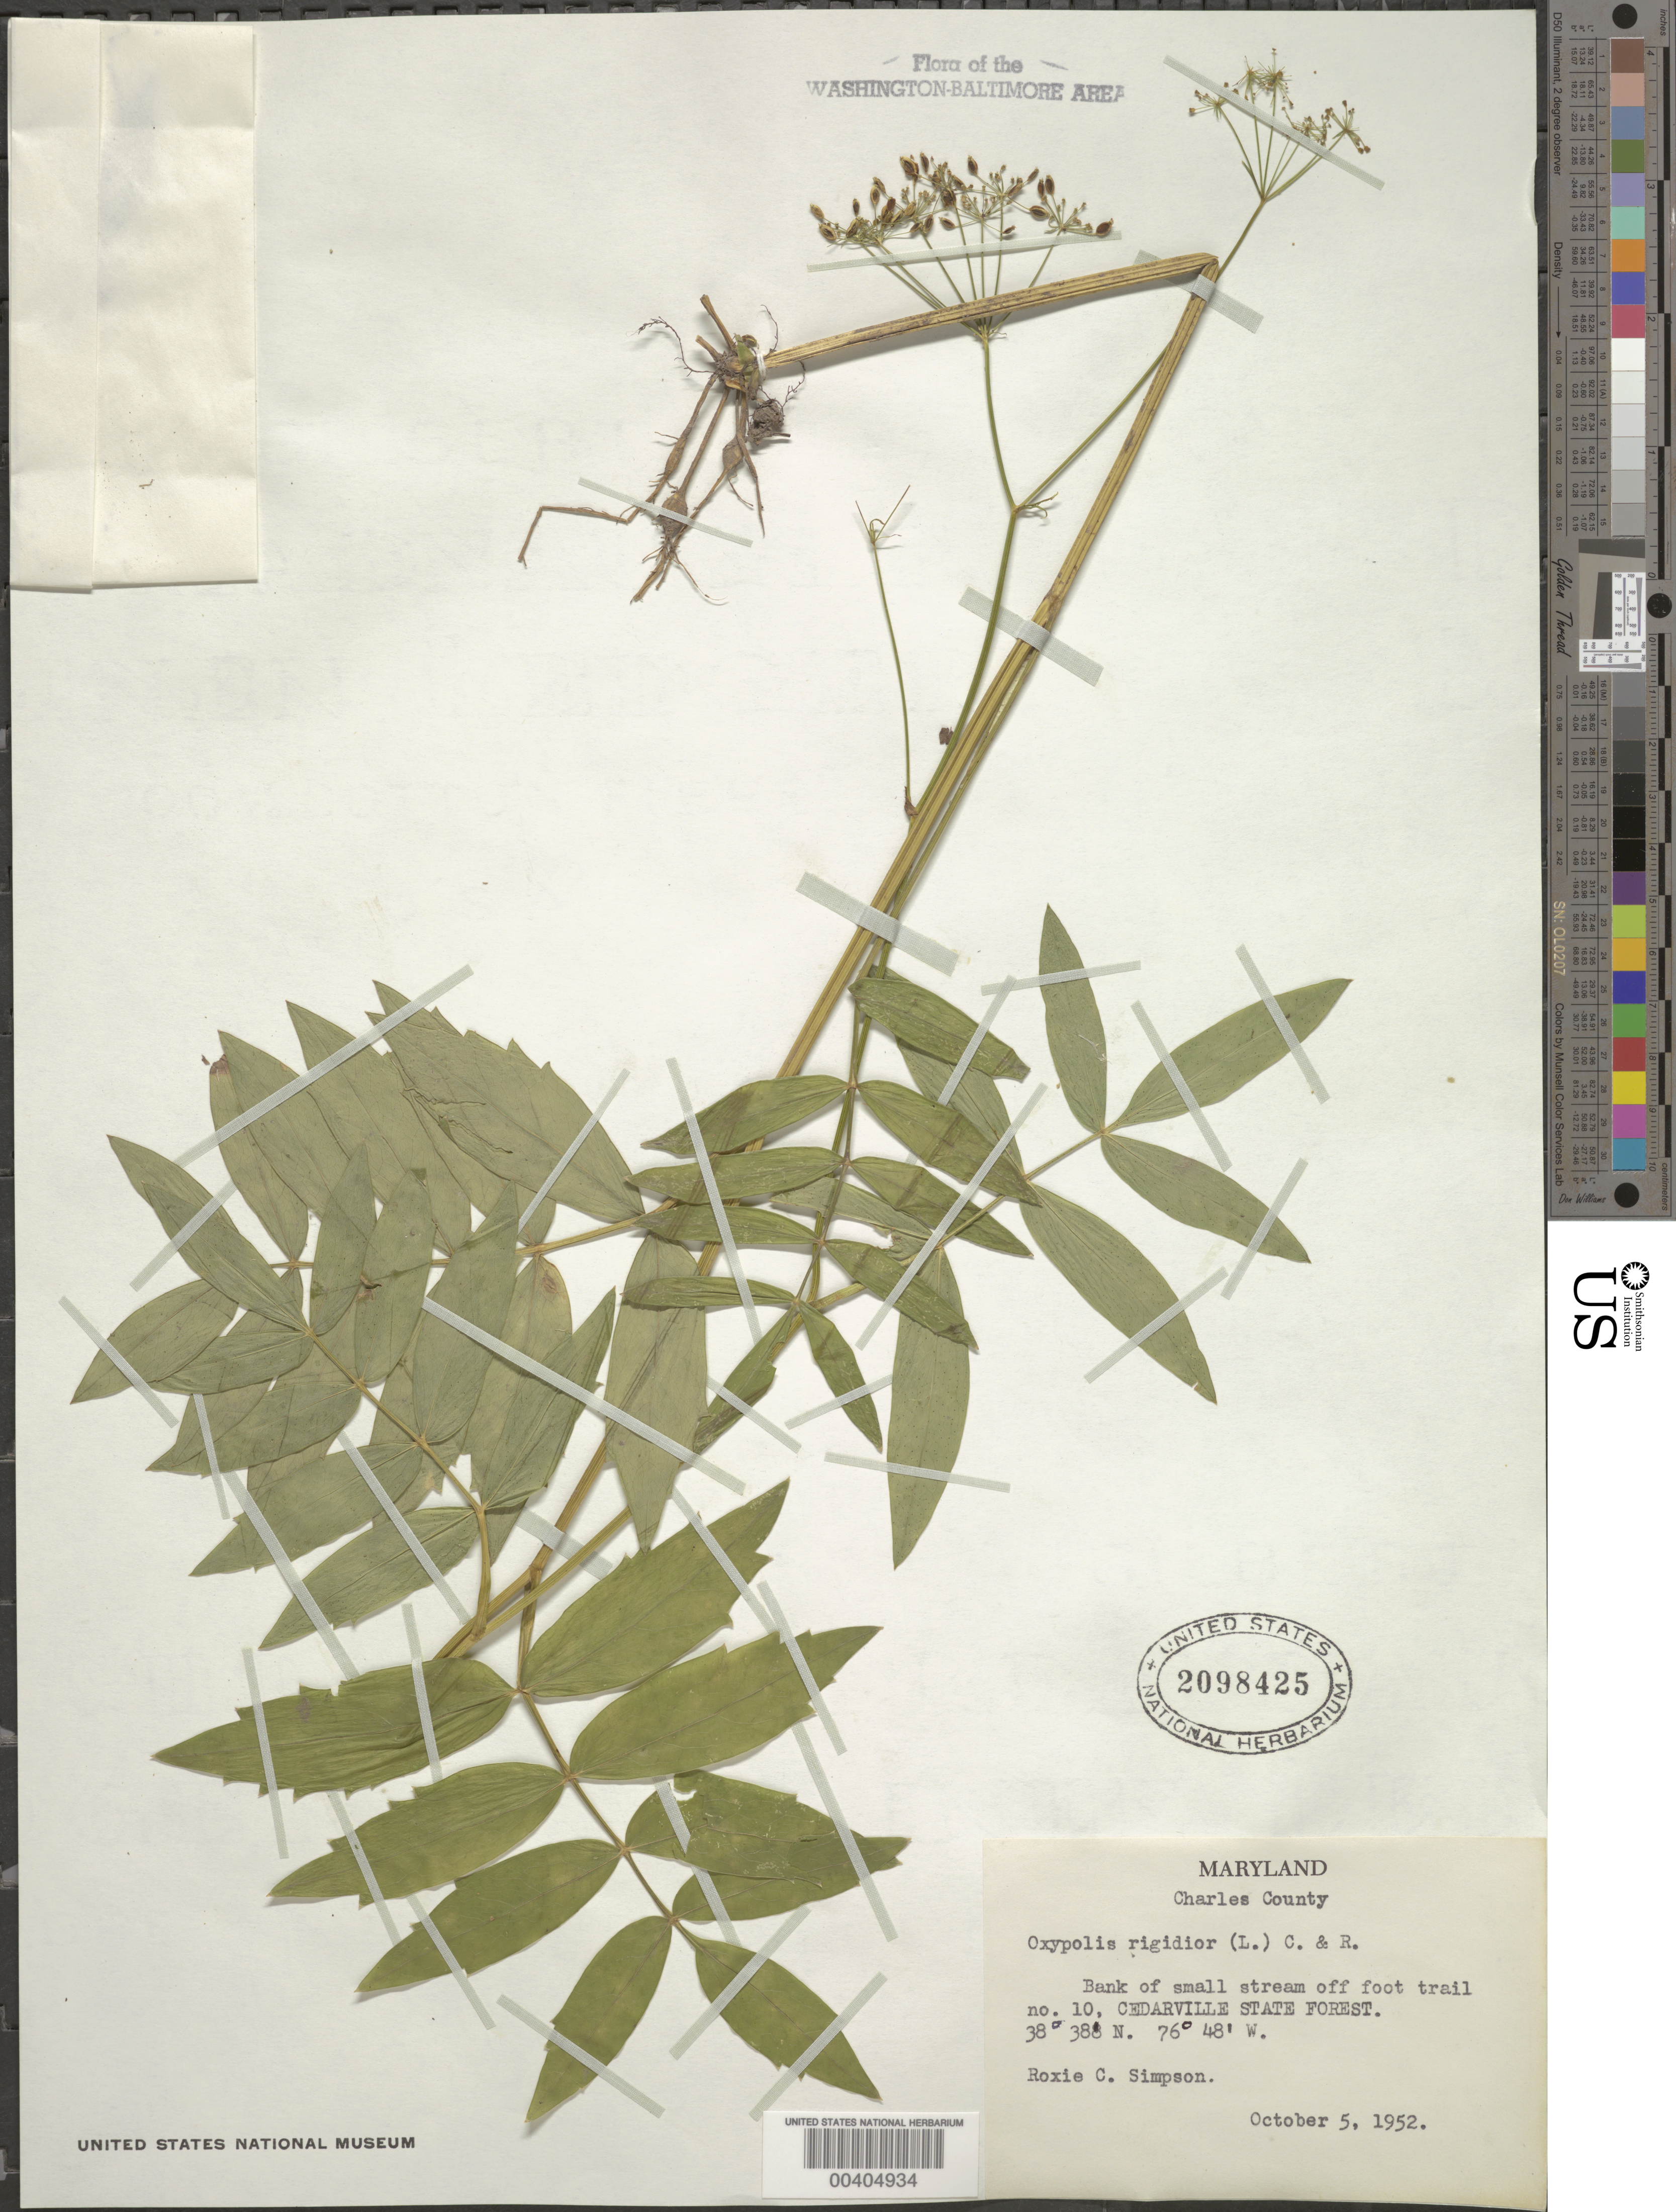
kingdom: Plantae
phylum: Tracheophyta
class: Magnoliopsida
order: Apiales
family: Apiaceae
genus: Oxypolis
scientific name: Oxypolis rigidior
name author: (L.) Raf.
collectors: R. Simpson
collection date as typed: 05 Oct 1952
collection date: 1952-10-05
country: United States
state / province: Maryland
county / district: Charles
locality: Cedarville State Forest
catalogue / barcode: US 2098425